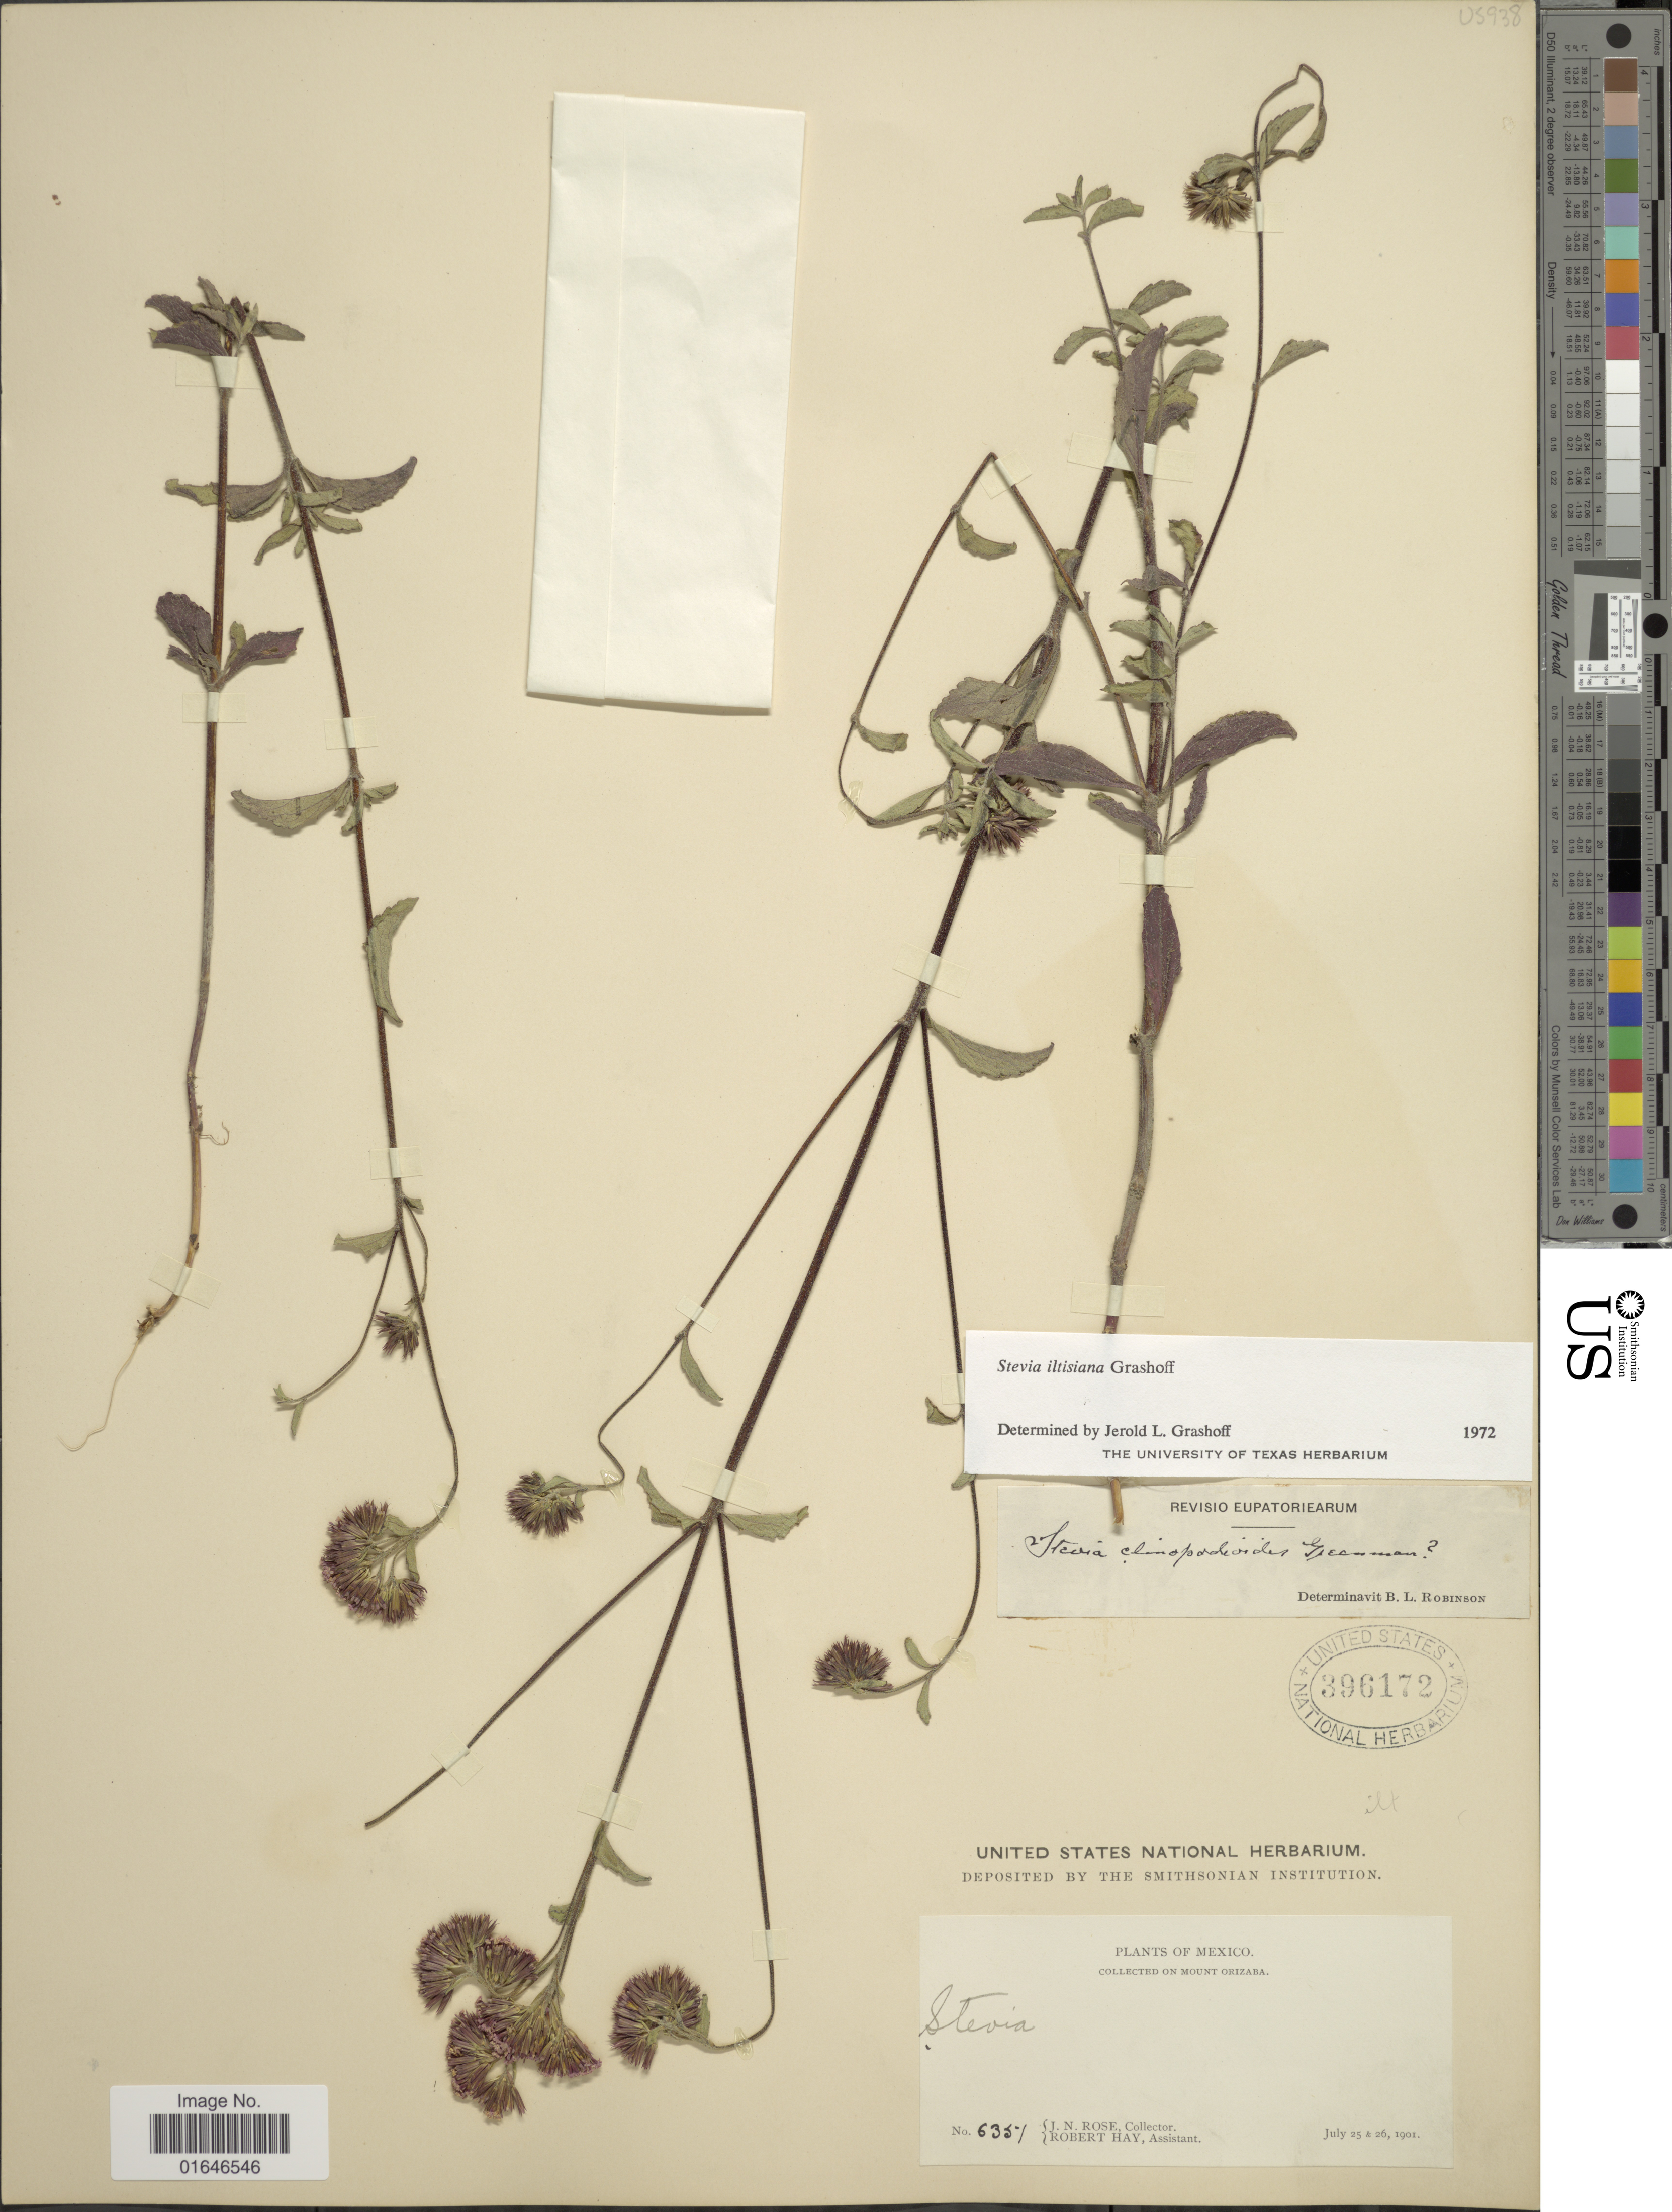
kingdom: Plantae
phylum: Tracheophyta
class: Magnoliopsida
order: Asterales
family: Asteraceae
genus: Stevia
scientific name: Stevia iltisia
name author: Grashoff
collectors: J. N. Rose & R. H. Hay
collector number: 6351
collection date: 1901-07-25/1901-07-26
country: Mexico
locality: Mount Orizaba.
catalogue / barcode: US 396172